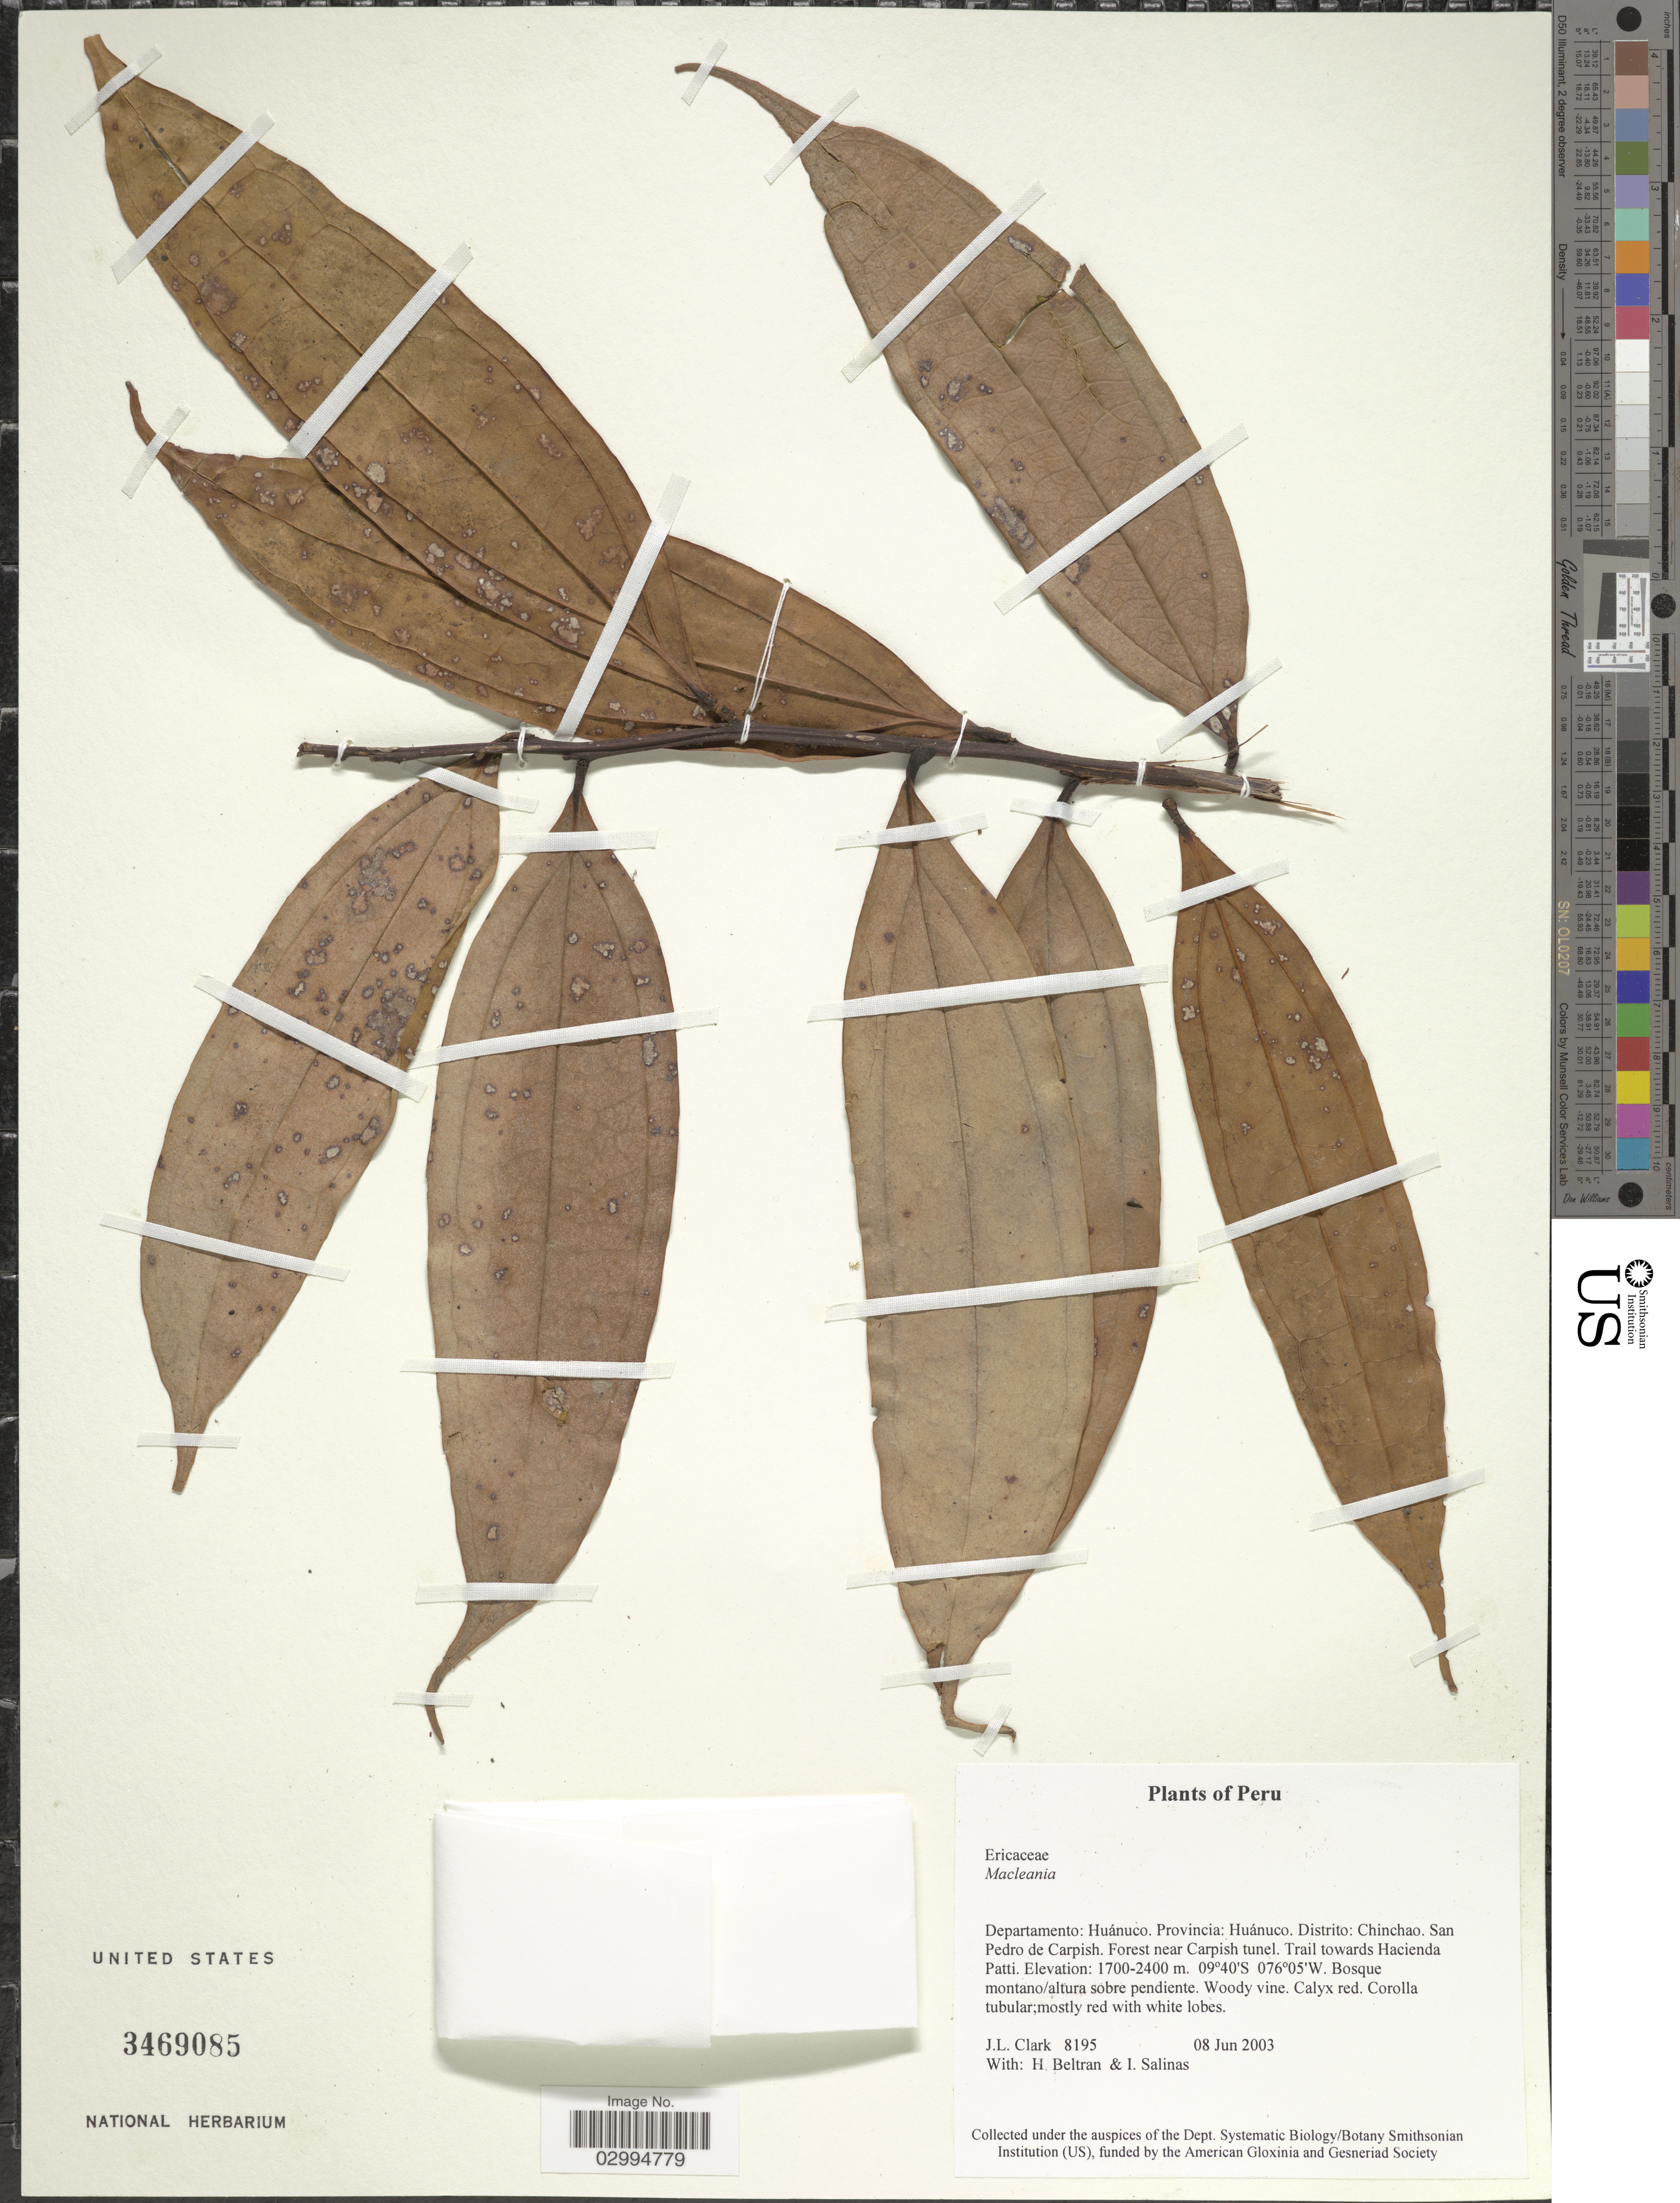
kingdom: Plantae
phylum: Tracheophyta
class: Magnoliopsida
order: Ericales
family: Ericaceae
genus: Macleania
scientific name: Macleania sp.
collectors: J. L. Clark, H. Beltran & I. Salinas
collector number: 8195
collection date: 2003-06-08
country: Peru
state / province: Huánuco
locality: Departamento: Huánuco. Distrito: Chinchao. San Pedro de Carpish. Forest near Carpish tunel. Trail towards Haciendo Patti.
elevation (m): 1700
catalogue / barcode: US 3469085